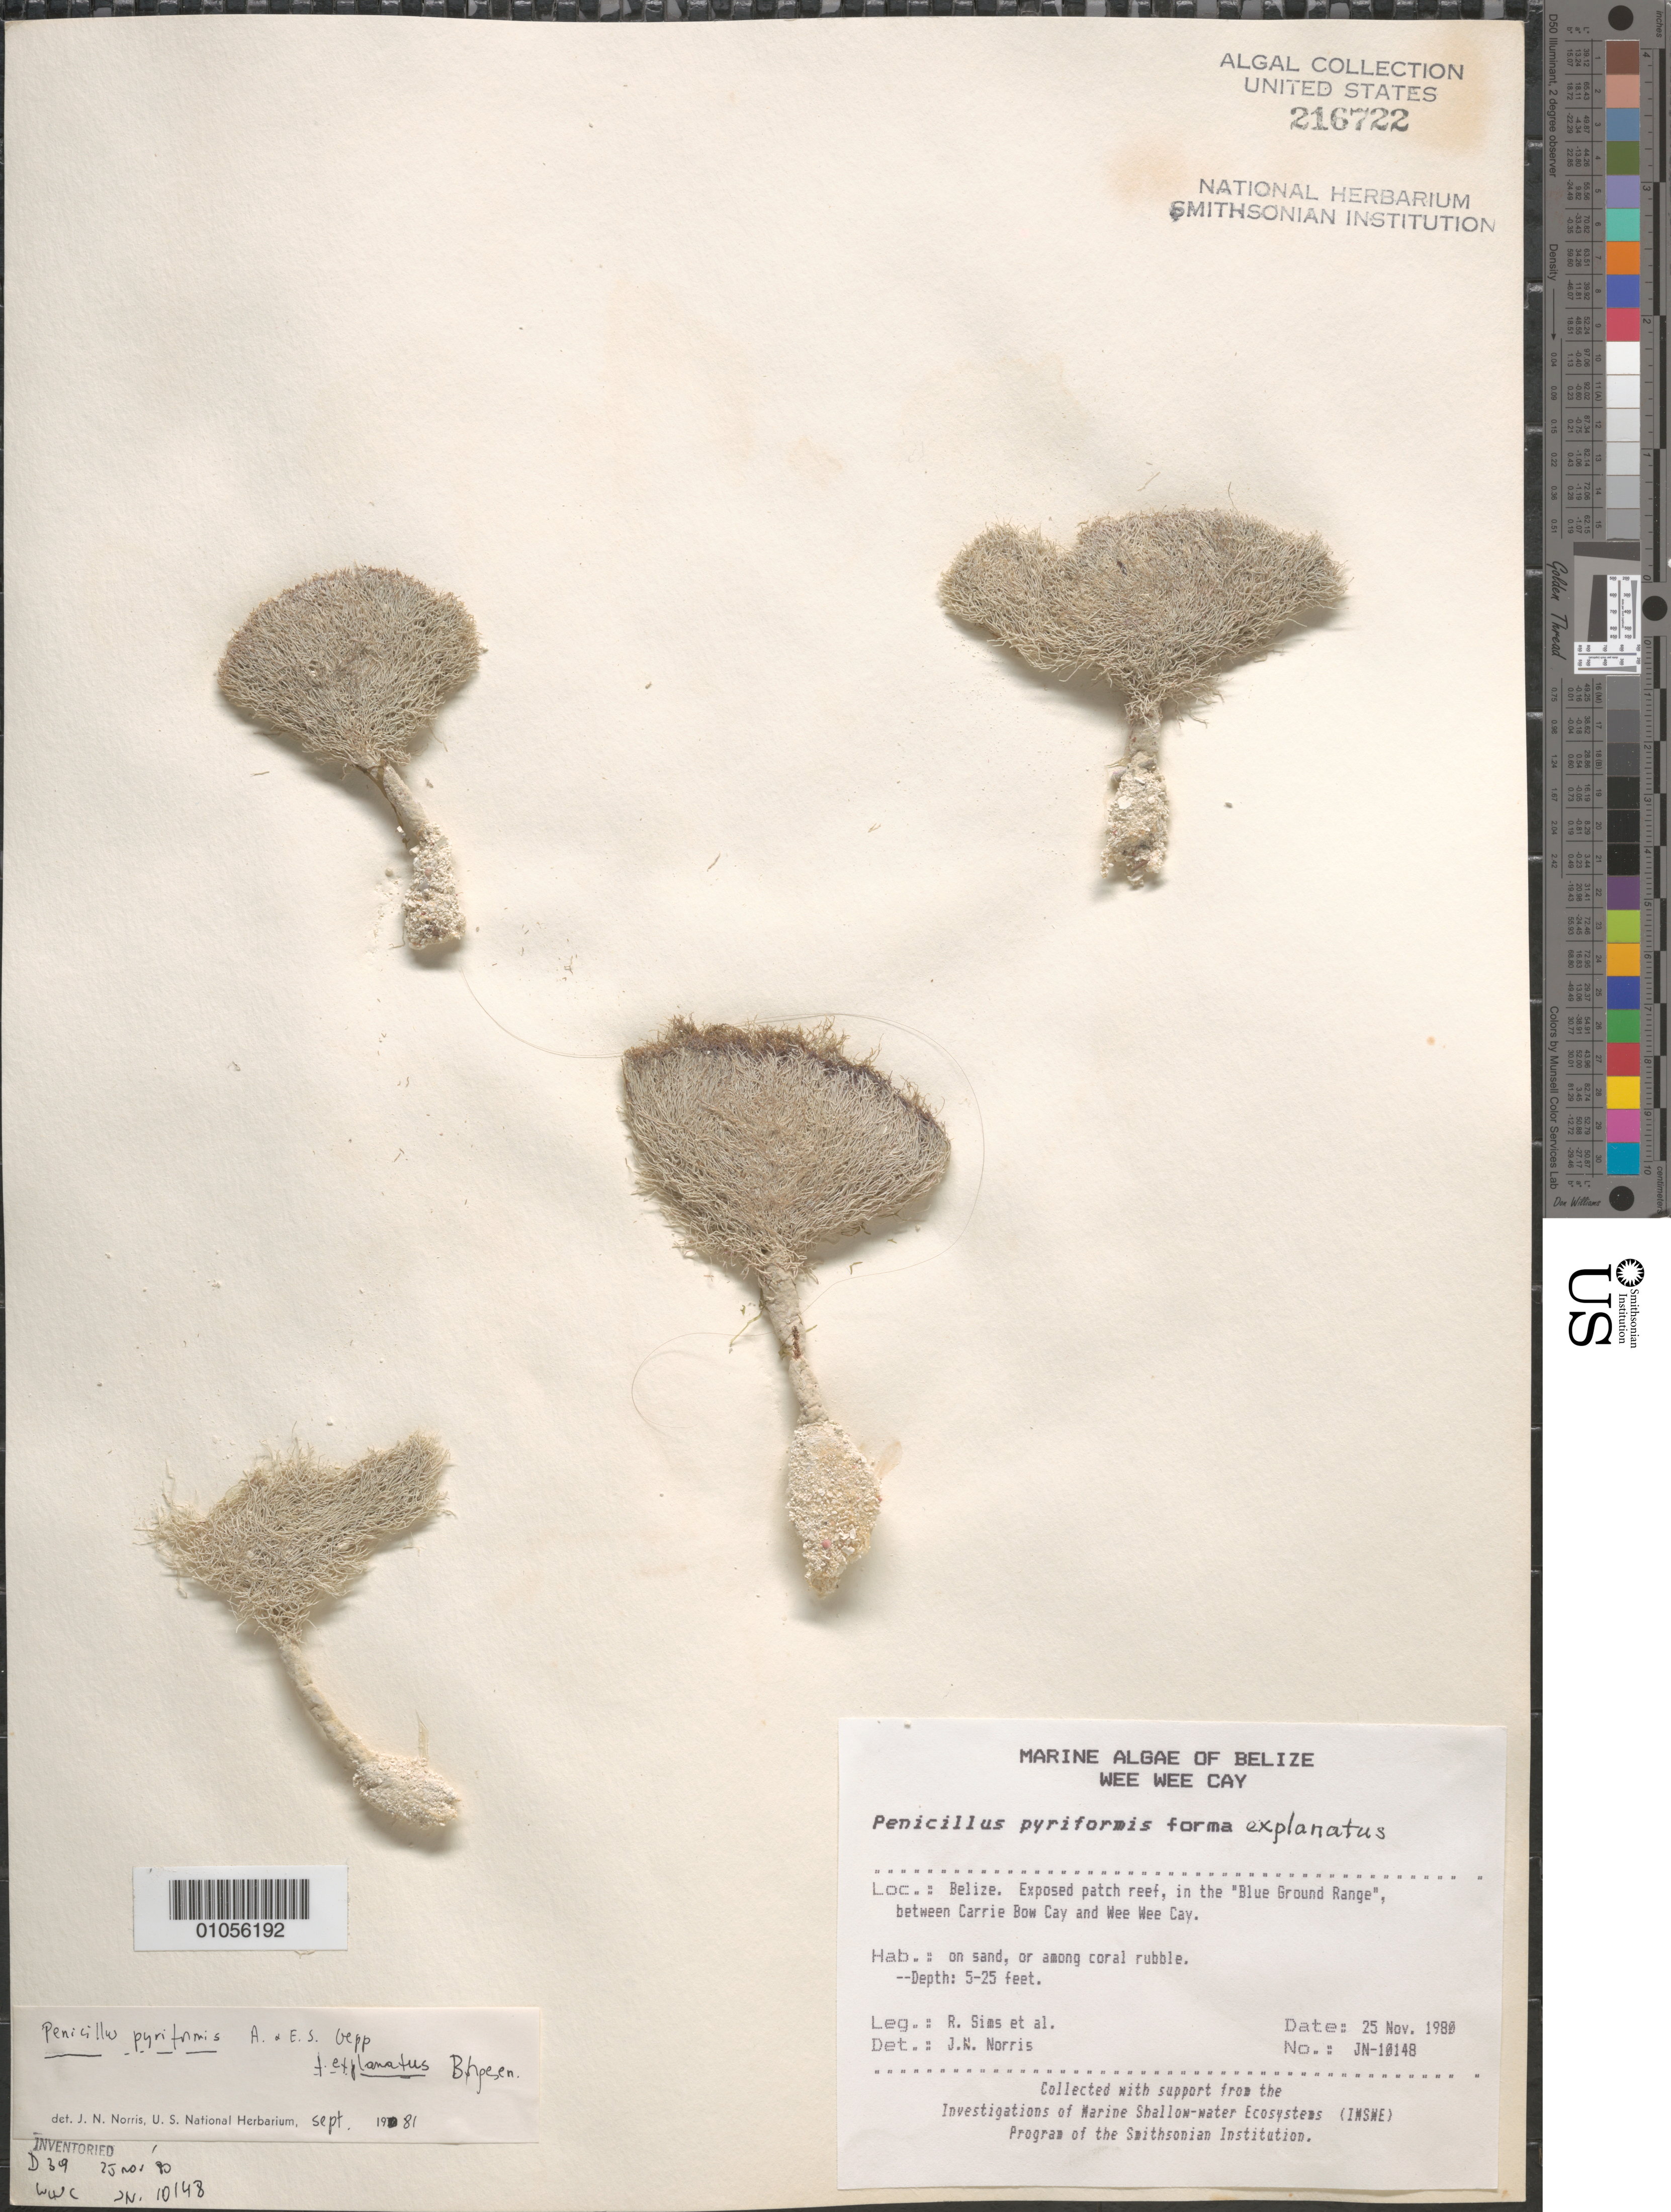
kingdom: Plantae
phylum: Chlorophyta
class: Ulvophyceae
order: Bryopsidales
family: Udoteaceae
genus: Penicillus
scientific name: Penicillus pyriformis f. explanatus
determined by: Norris, James N.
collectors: R. H. Sims & et al.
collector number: JN-10148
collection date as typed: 25 Nov 1980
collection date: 1980-11-25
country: Belize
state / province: Stann Creek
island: Wee Wee Cay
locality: Blue Ground Range, between Carrie Bow Cay and Wee Wee Cay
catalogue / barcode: US 216722